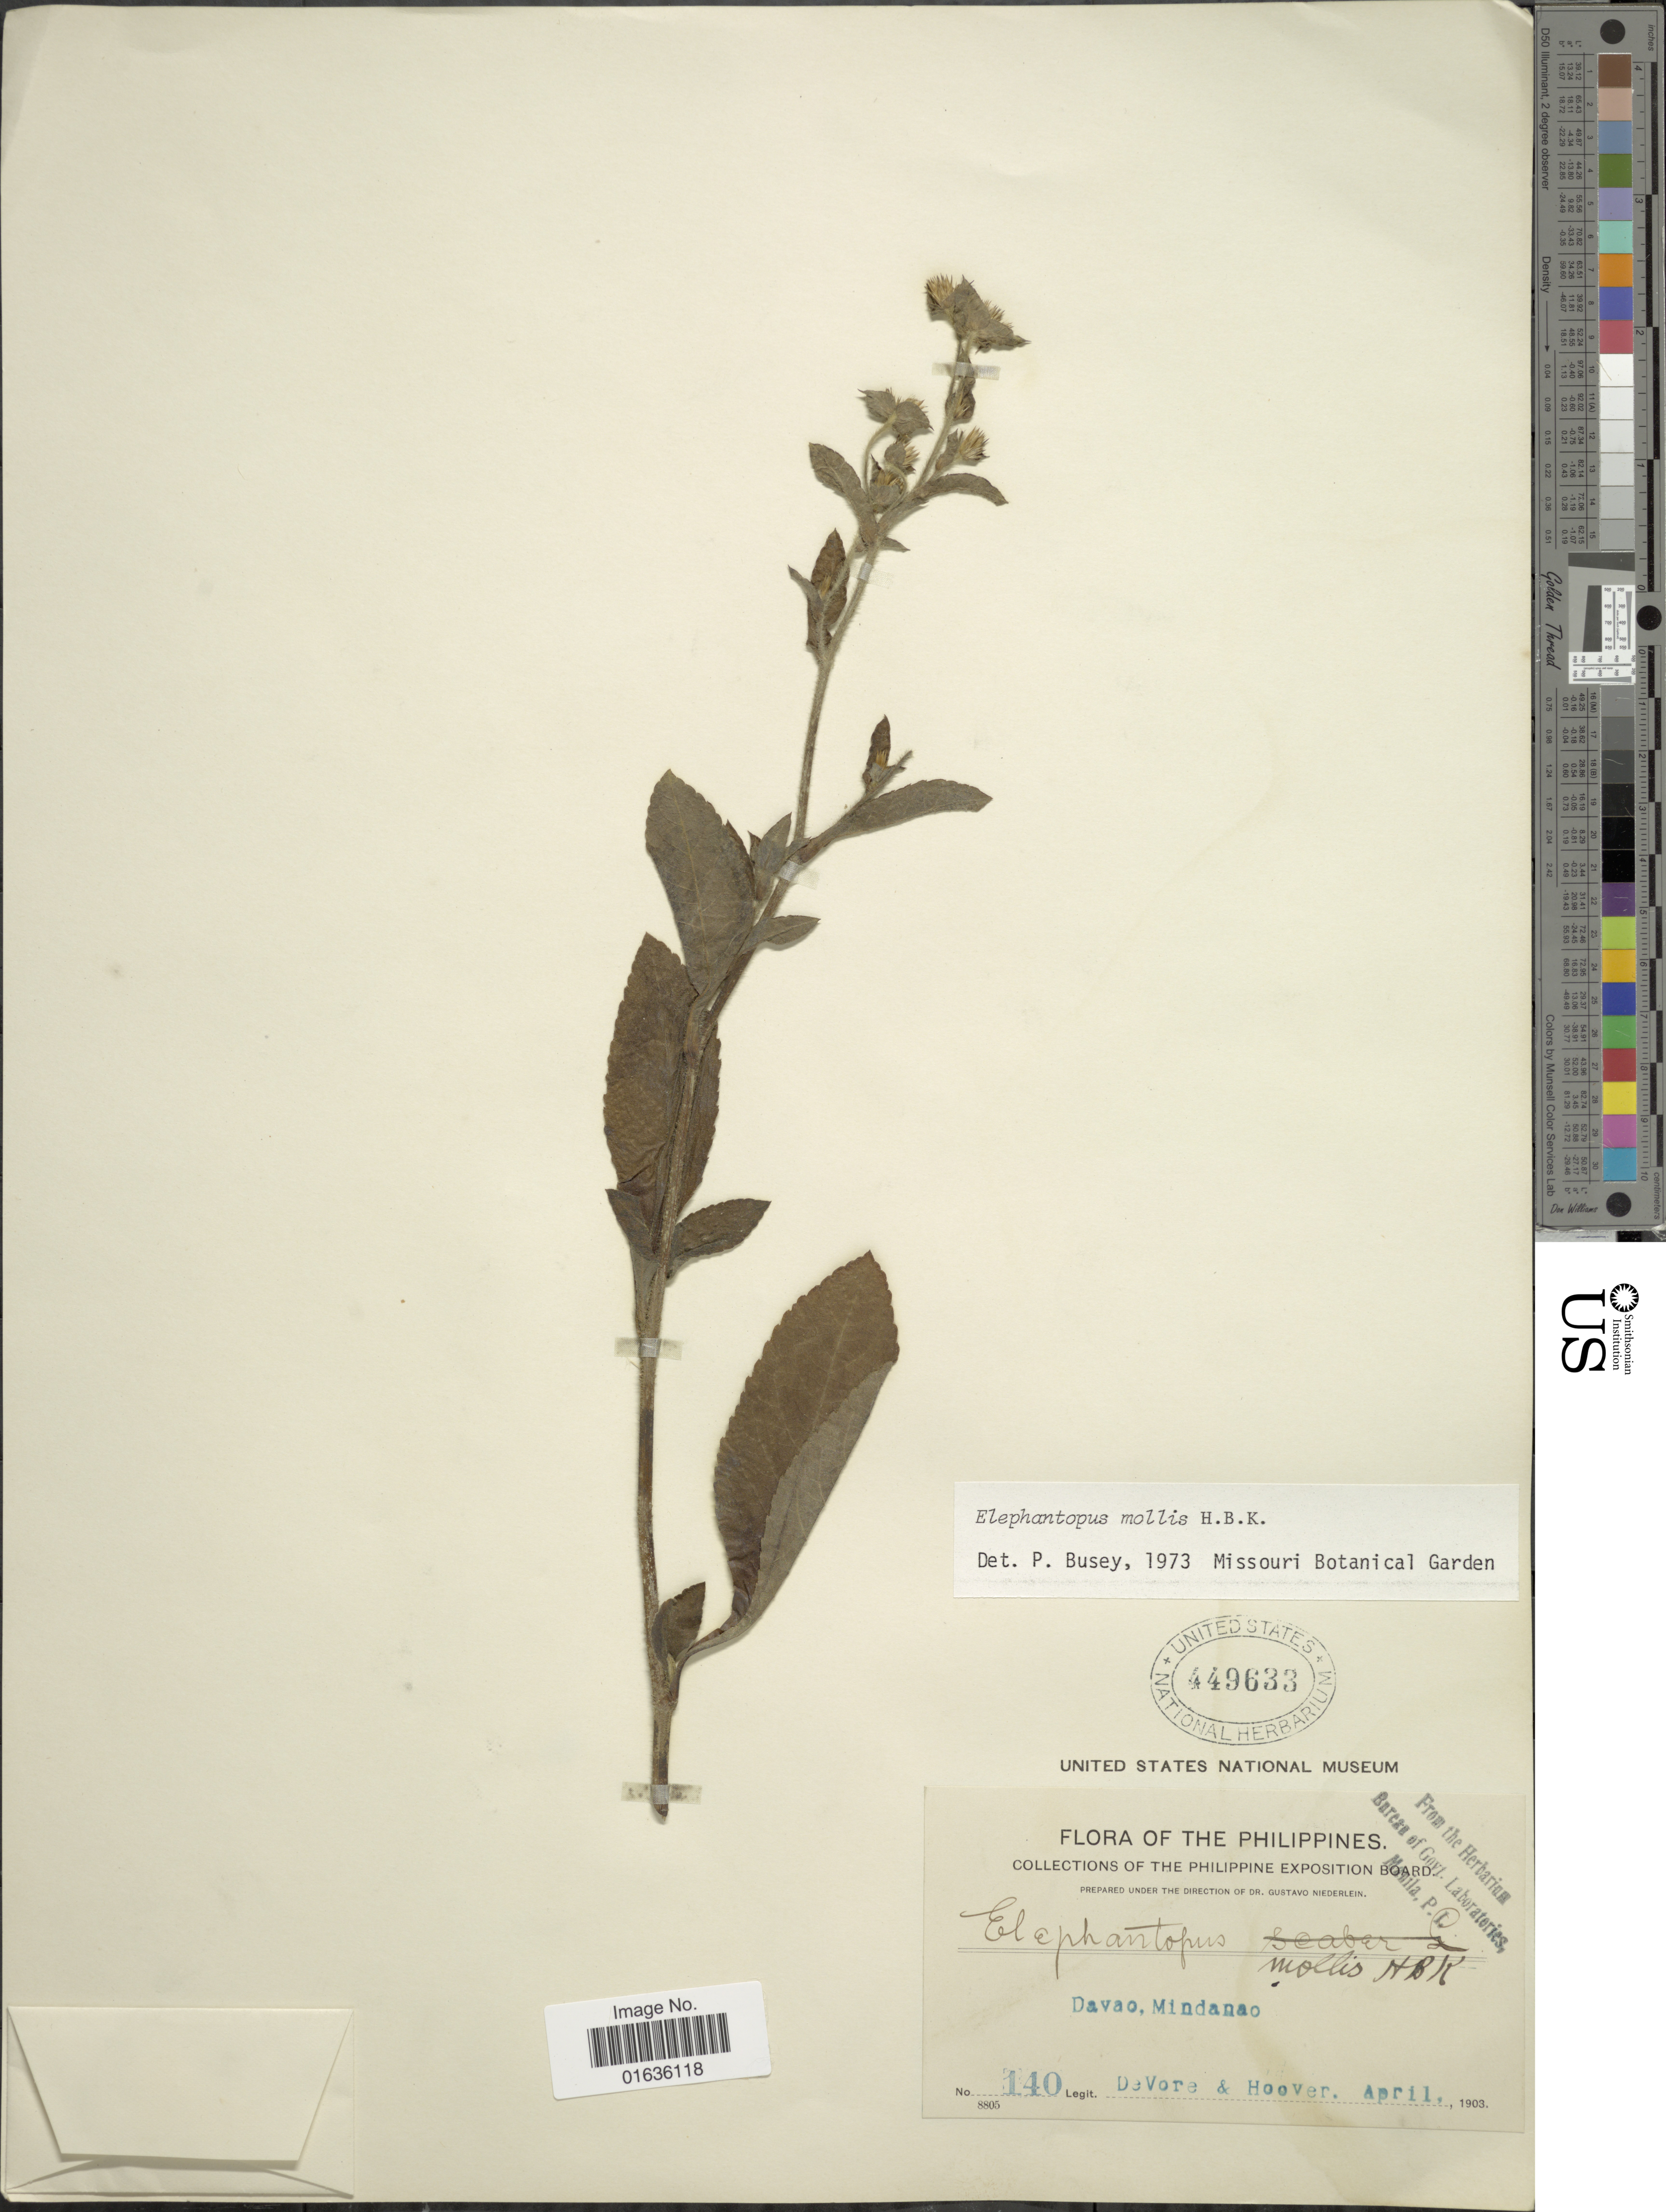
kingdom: Plantae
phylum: Tracheophyta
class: Magnoliopsida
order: Asterales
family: Asteraceae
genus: Elephantopus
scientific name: Elephantopus mollis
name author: Kunth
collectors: -. DeVore & -- Hoover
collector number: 140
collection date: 1903-04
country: Philippines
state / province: Davao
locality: Mindanao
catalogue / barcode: US 449633